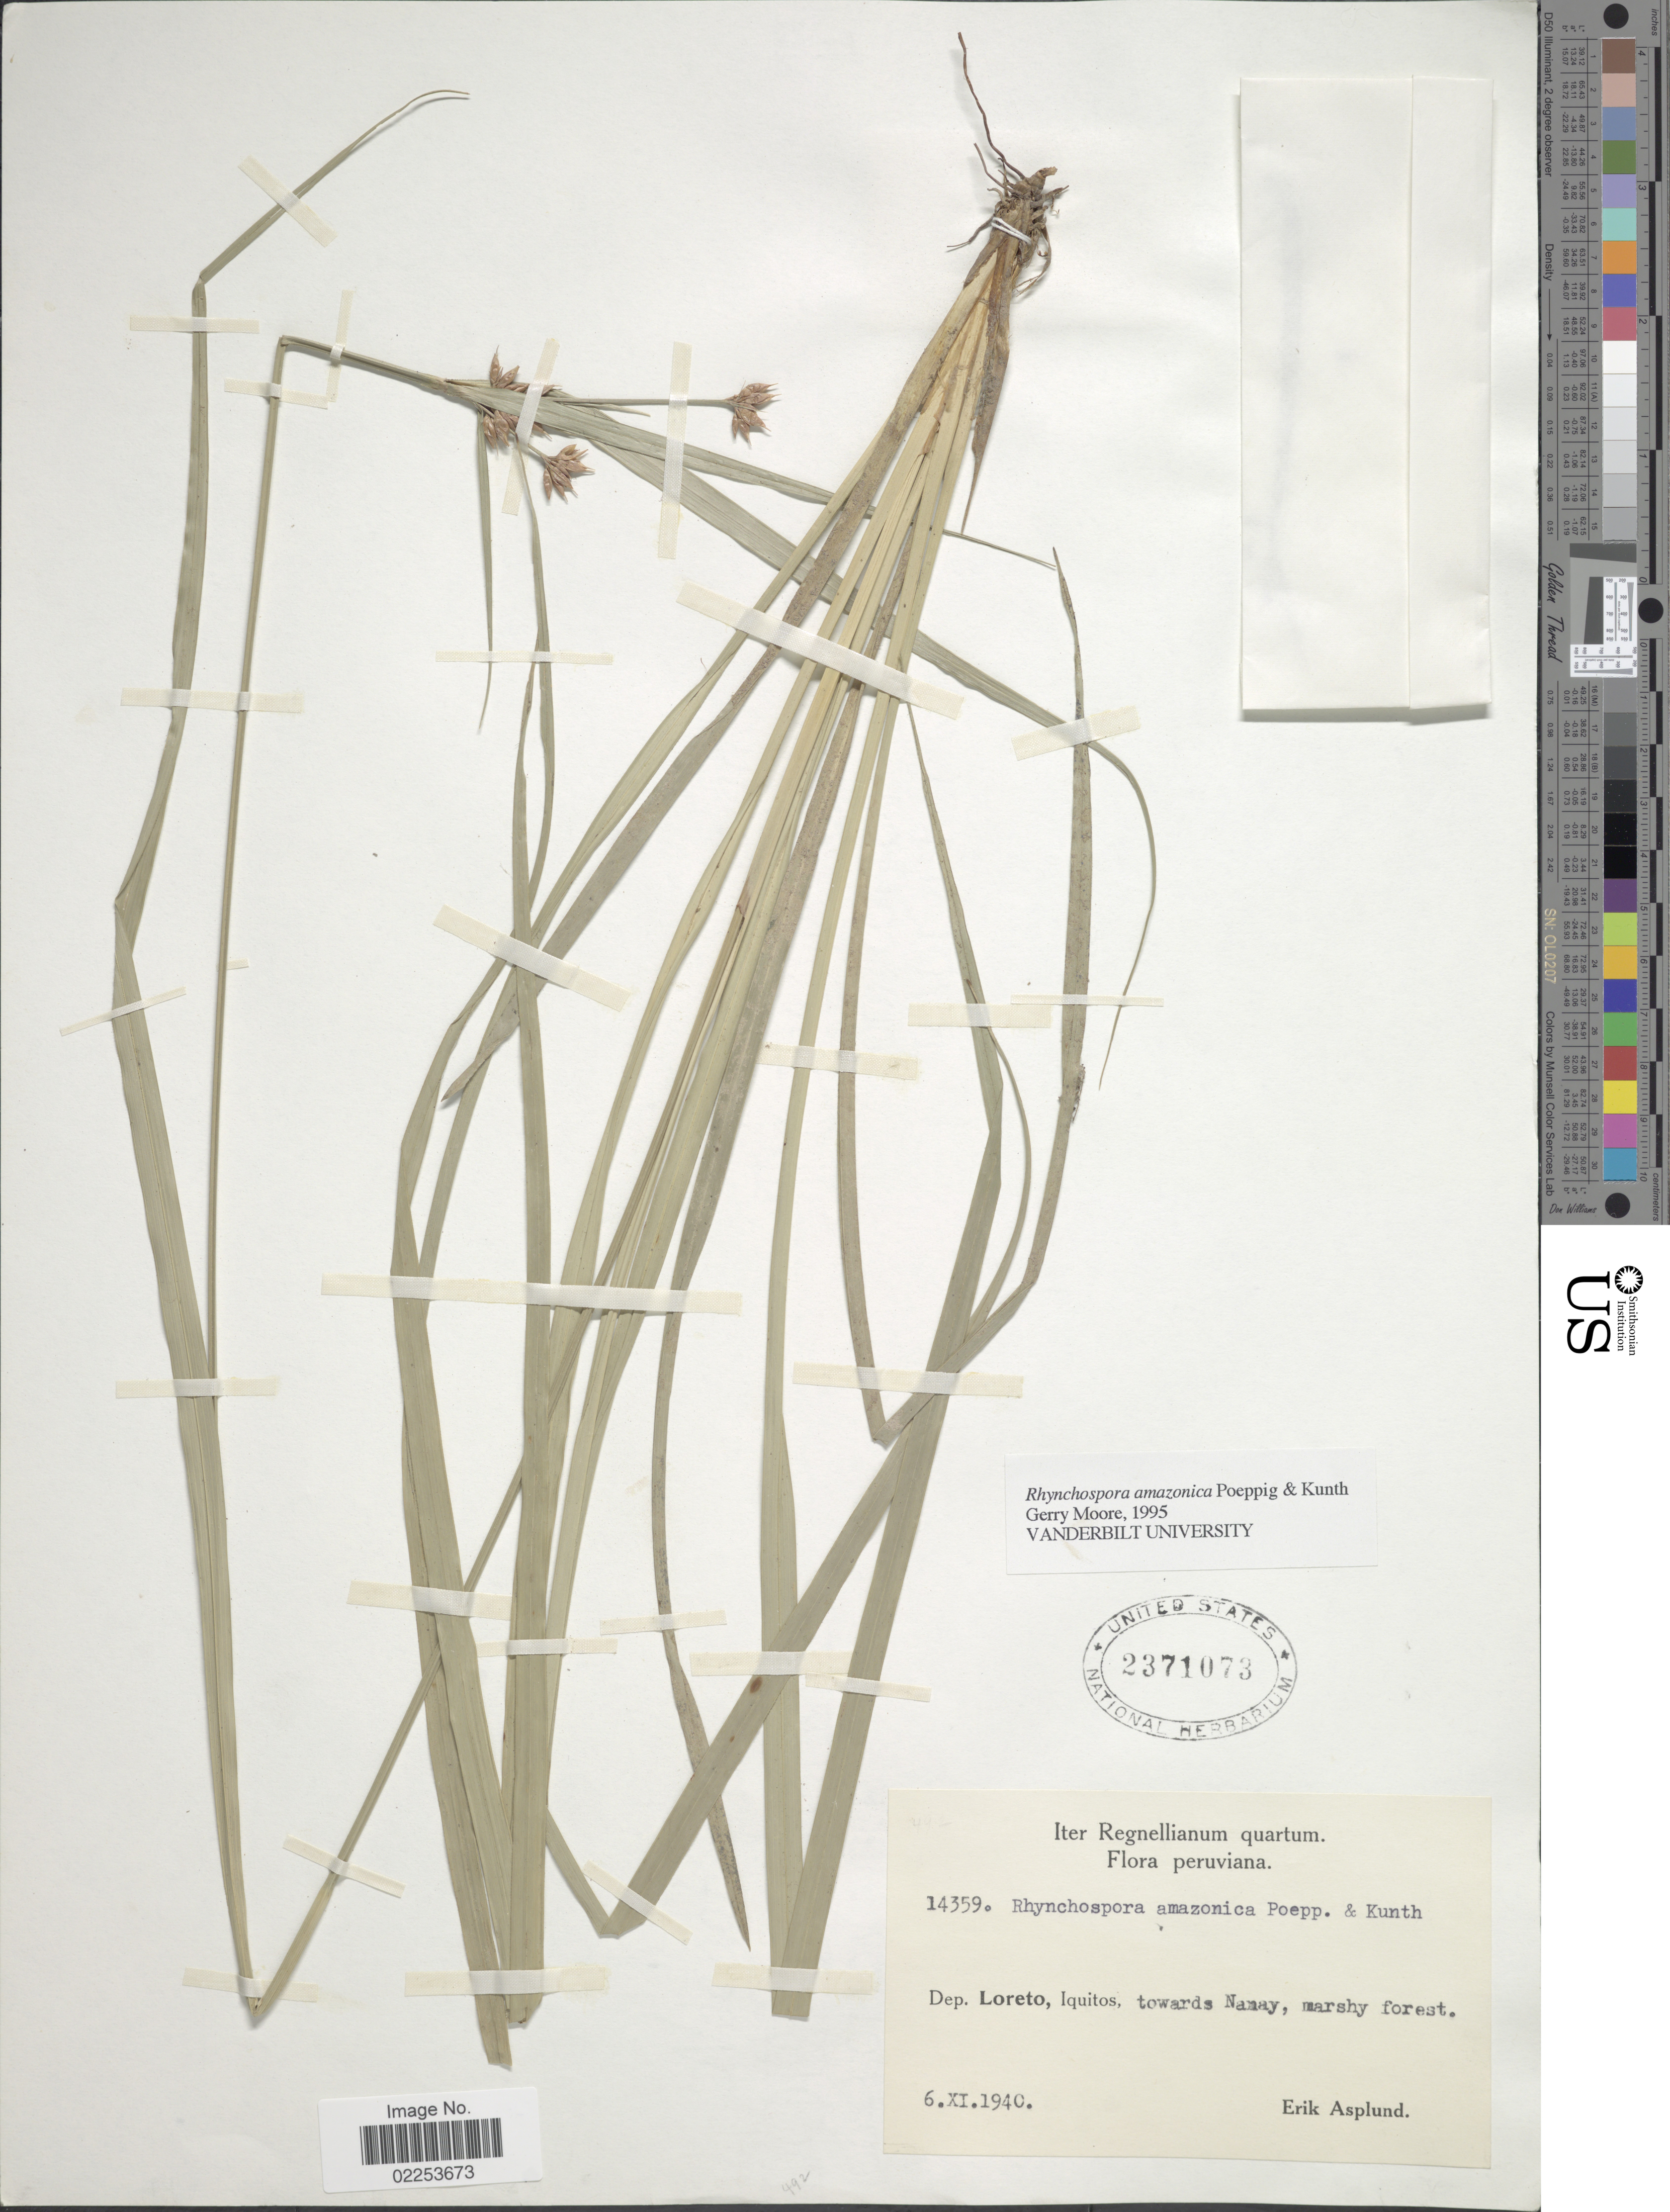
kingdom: Plantae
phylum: Tracheophyta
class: Liliopsida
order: Poales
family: Cyperaceae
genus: Rhynchospora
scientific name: Rhynchospora amazonica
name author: Poepp. & Kunth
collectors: E. Asplund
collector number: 14359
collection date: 1940-11-06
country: Peru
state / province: Loreto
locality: Dep. Loreto, Iquitos, towards Namay, marshy forest.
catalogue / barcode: US 2371073